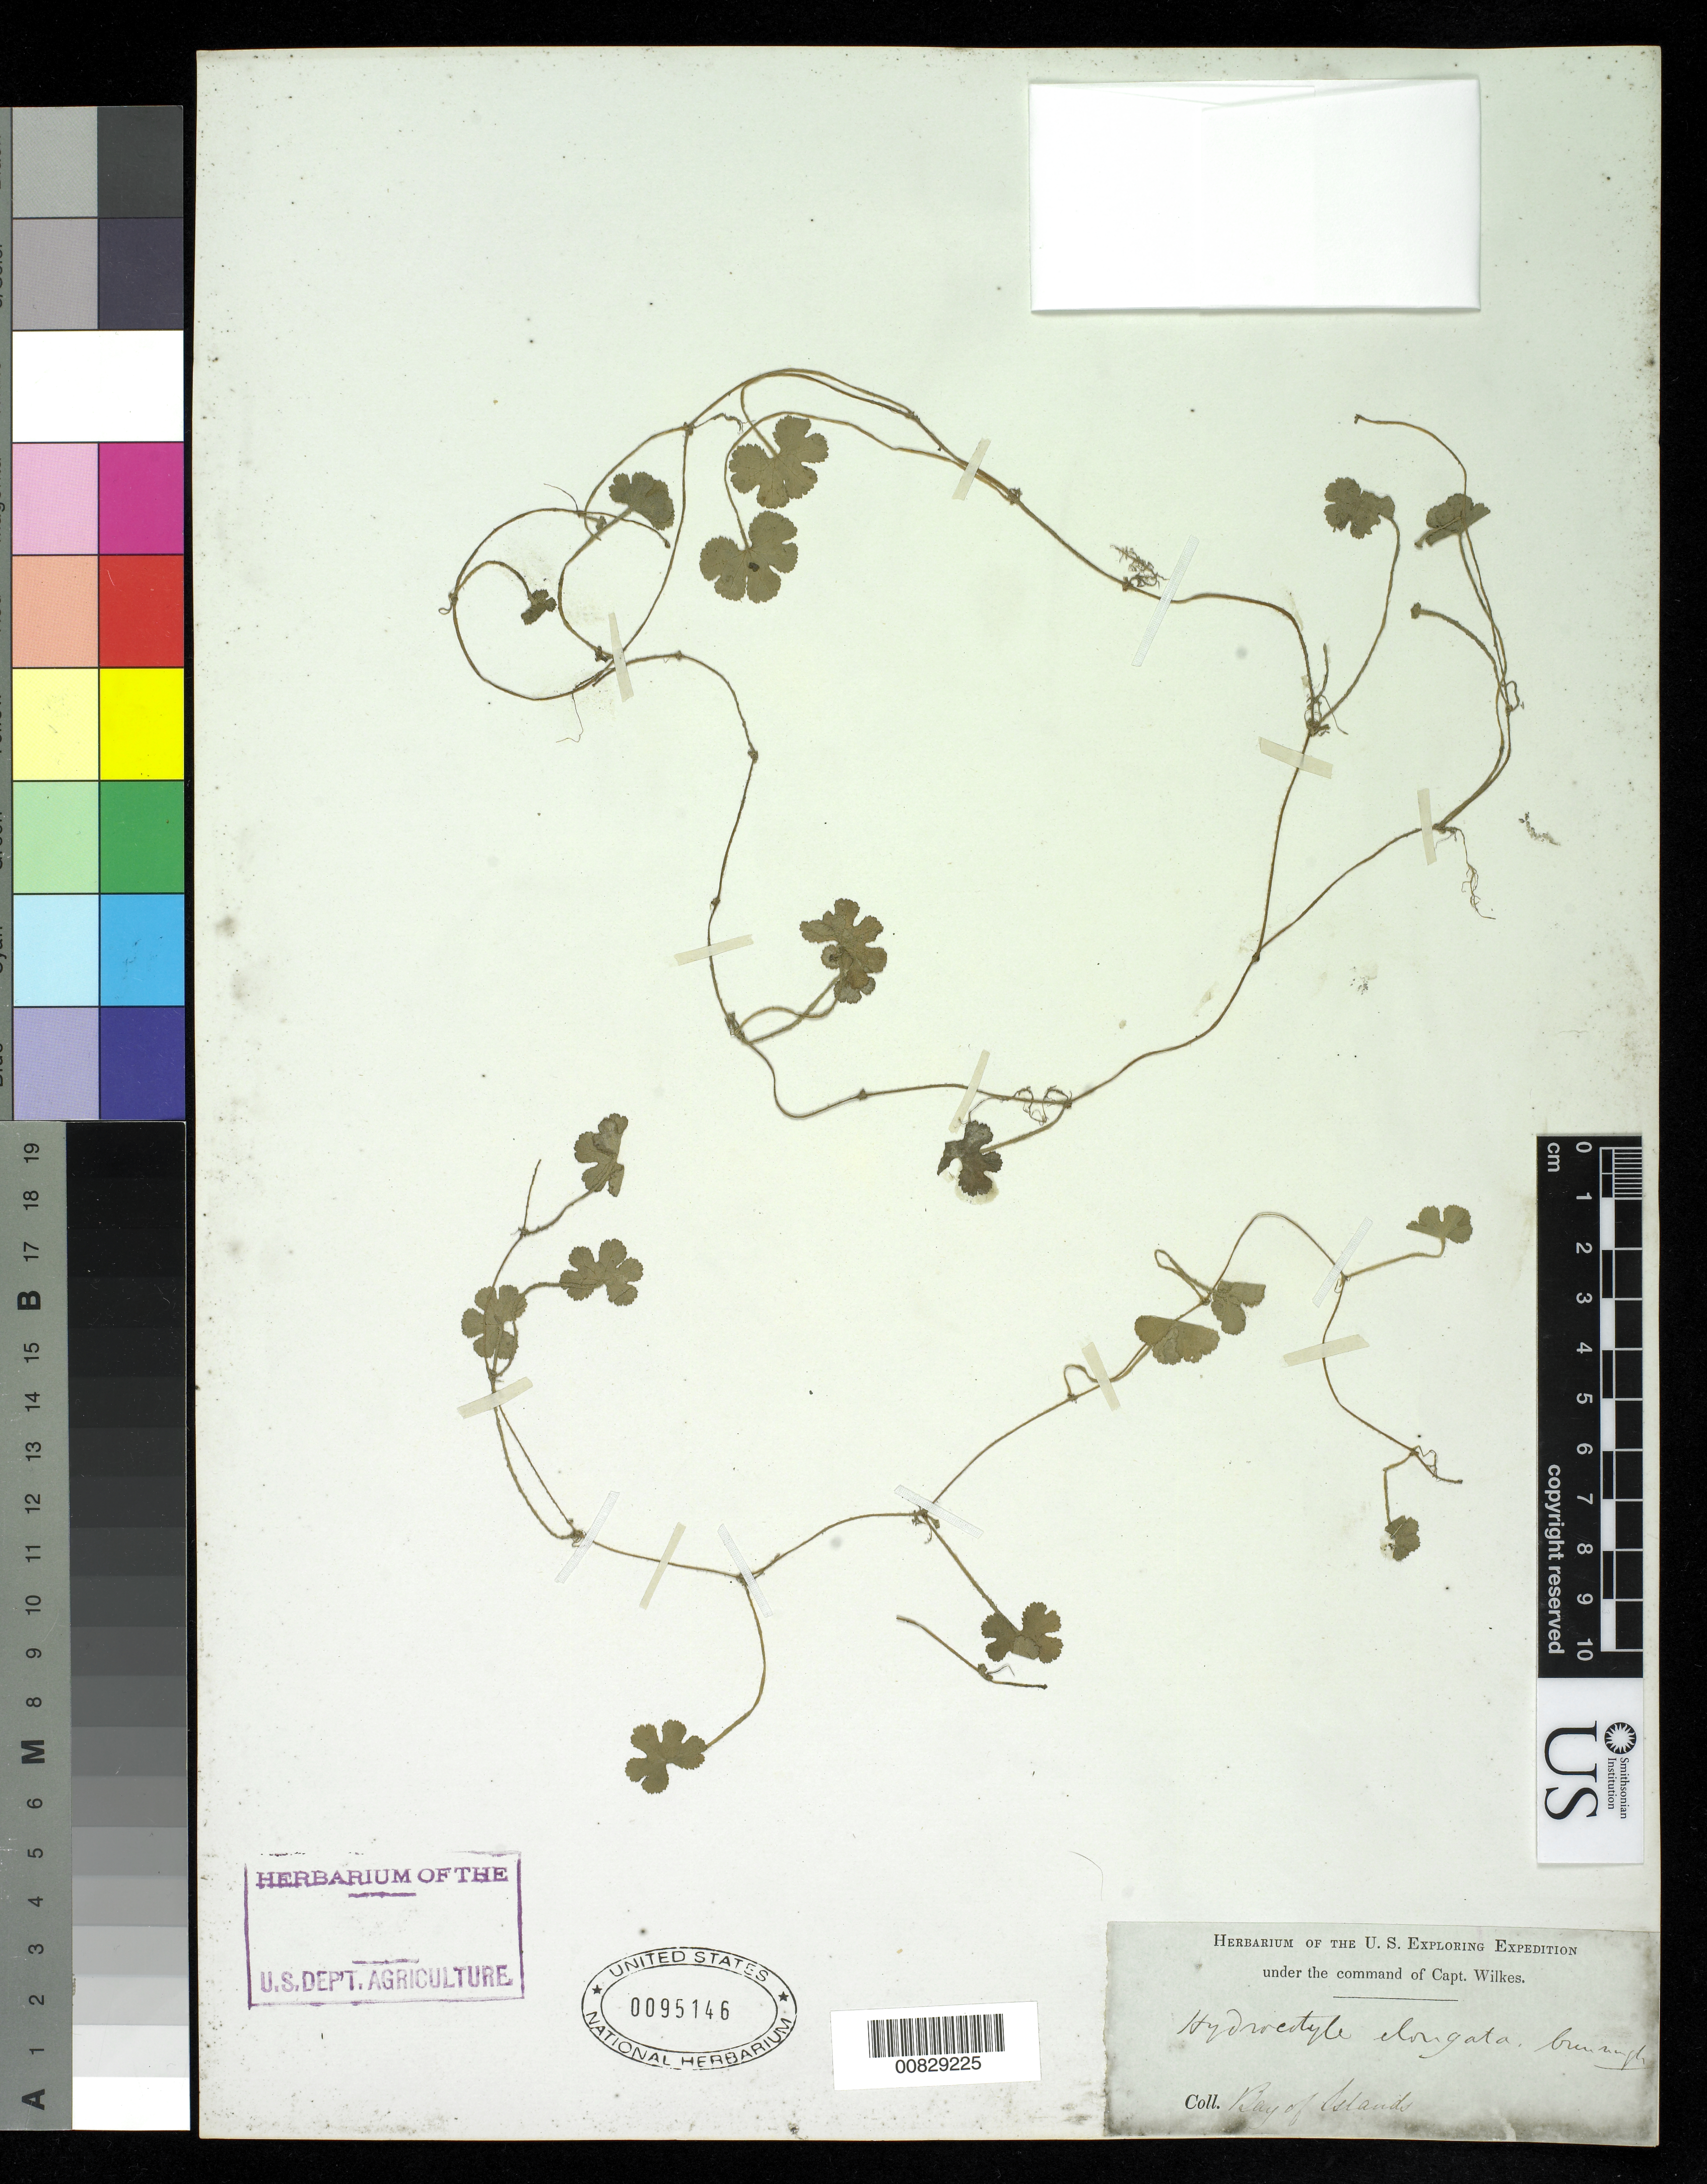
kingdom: Plantae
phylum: Tracheophyta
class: Magnoliopsida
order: Apiales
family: Araliaceae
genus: Hydrocotyle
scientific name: Hydrocotyle elongata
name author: A. Cunn. ex Hook. f.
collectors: Wilkes Explor. Exped.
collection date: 1838/1842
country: New Zealand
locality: Bay of Islands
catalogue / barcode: US 95146